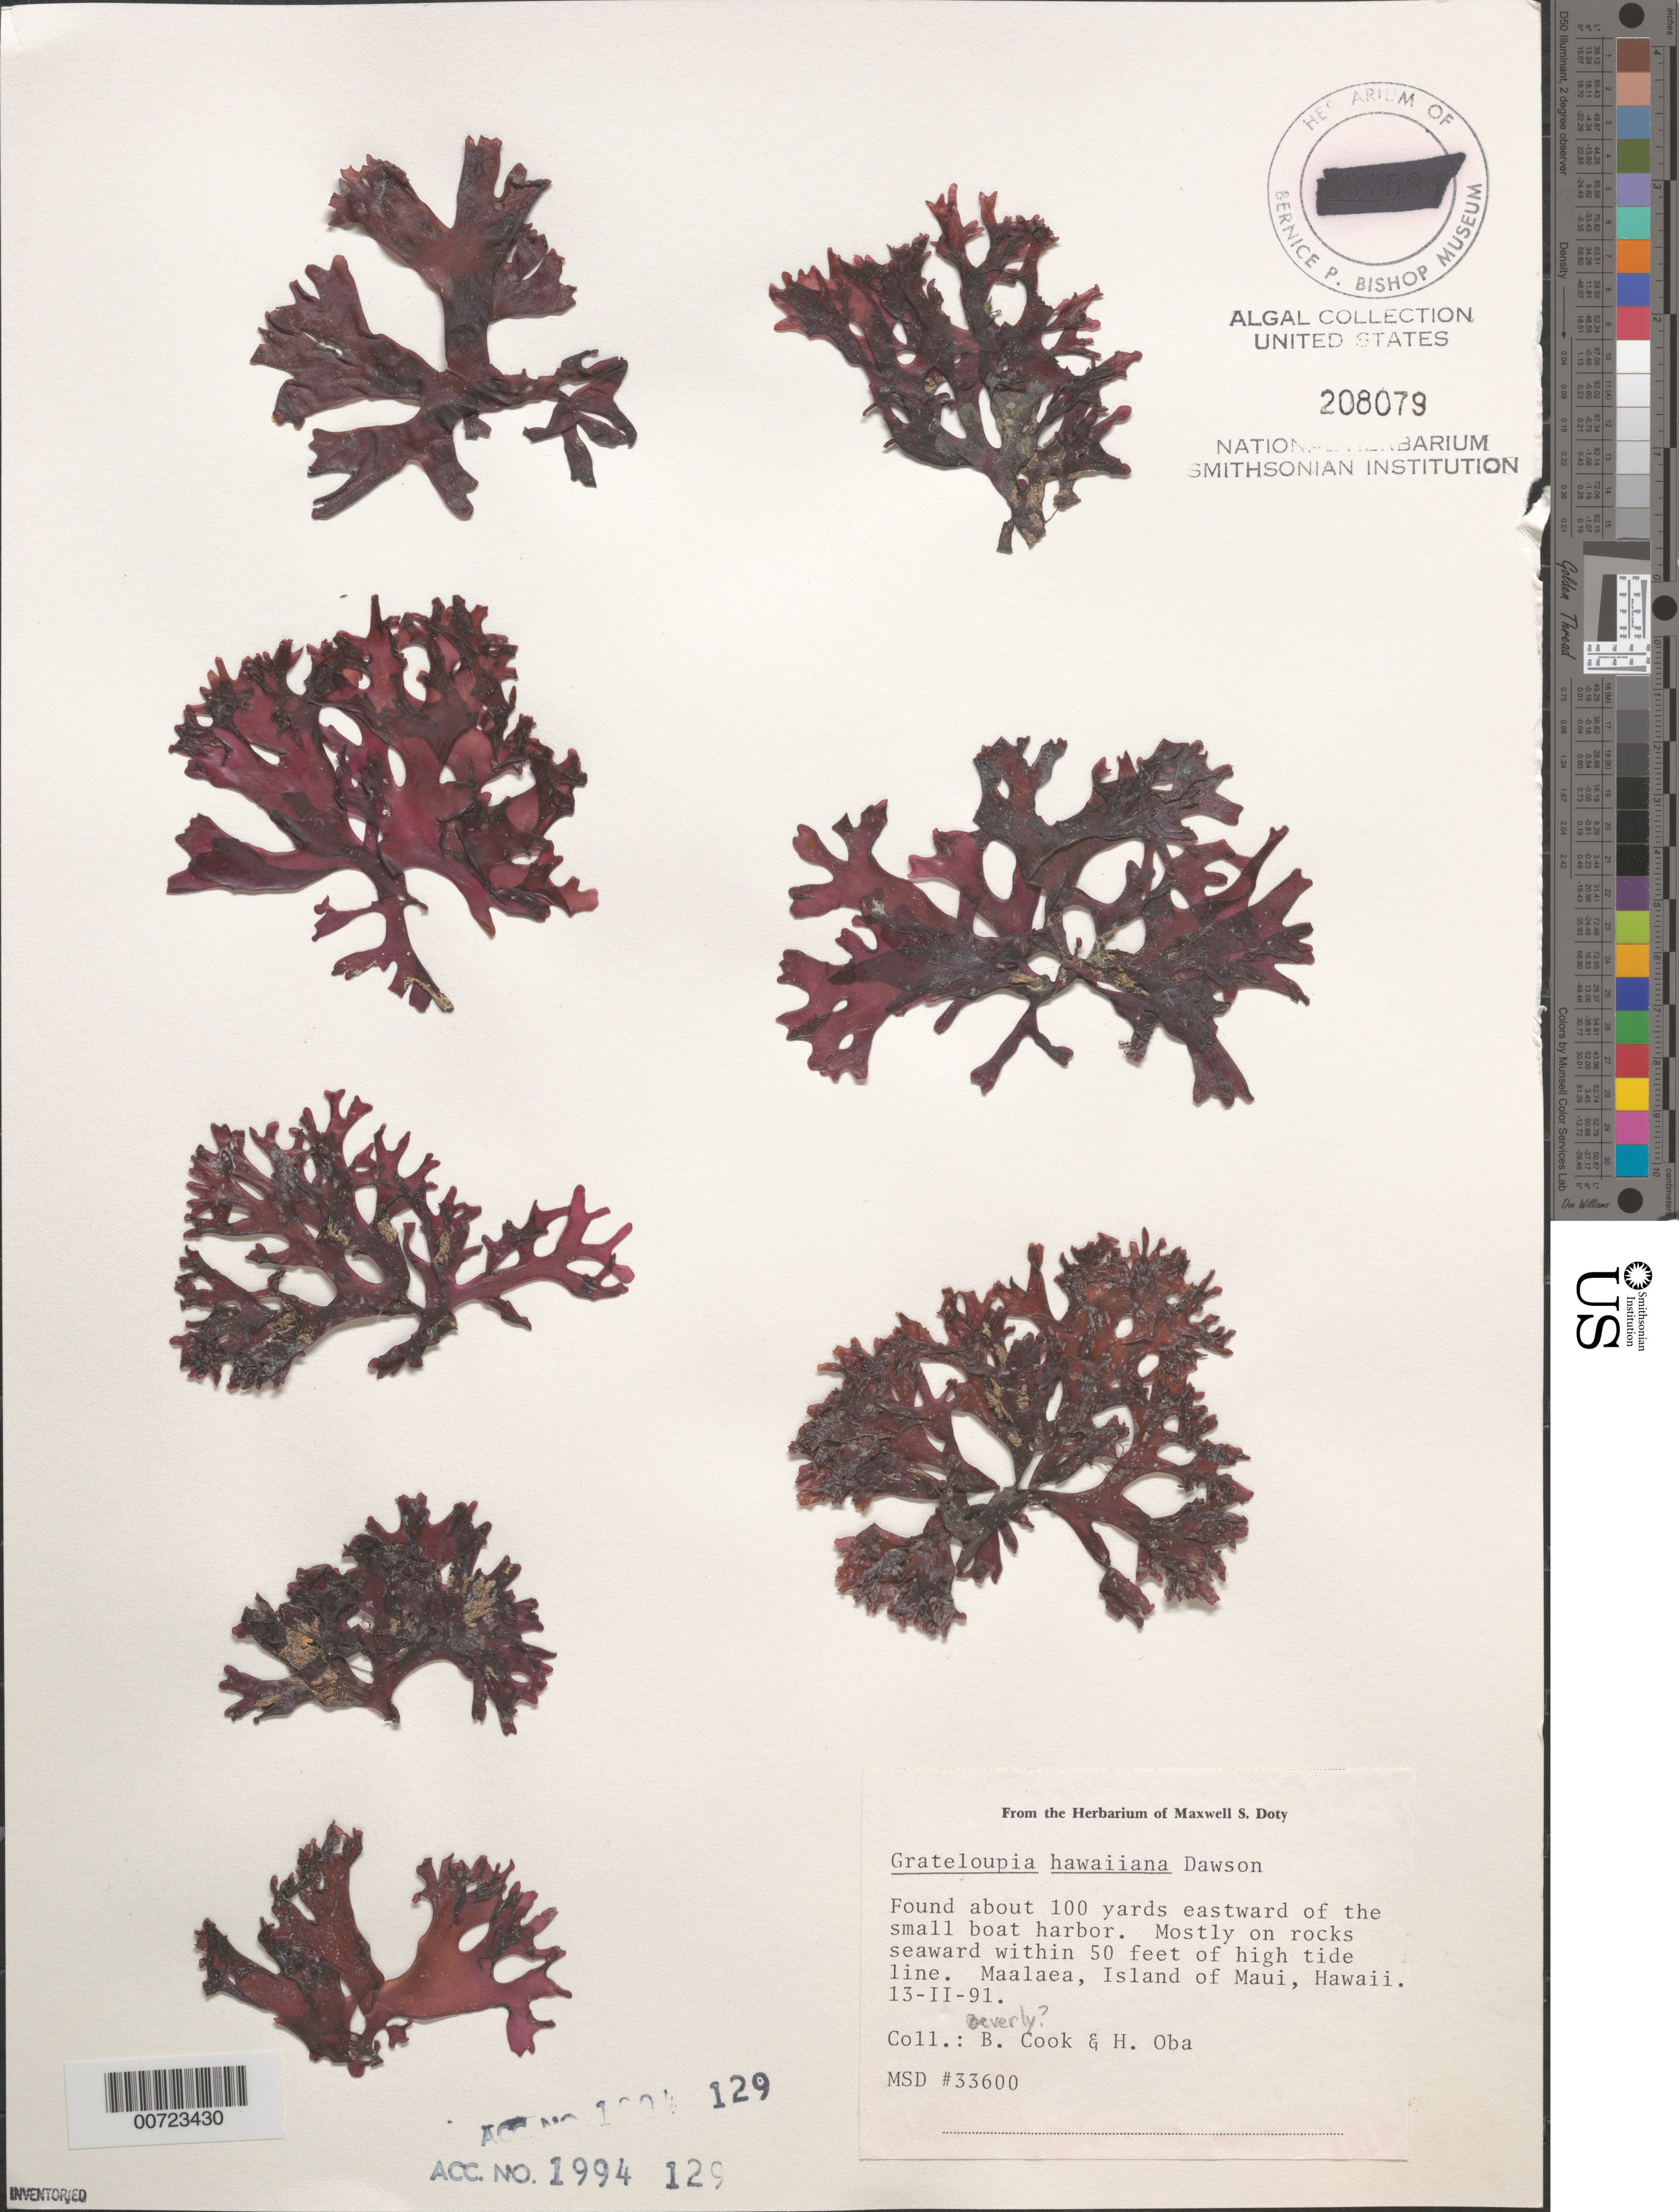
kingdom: Plantae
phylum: Rhodophyta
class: Florideophyceae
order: Halymeniales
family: Halymeniaceae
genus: Grateloupia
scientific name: Grateloupia hawaiiana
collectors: B. Cook & H. Oba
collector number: MSD 33600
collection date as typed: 13 Feb 1991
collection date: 1991-02-13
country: United States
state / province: Hawaii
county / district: Maui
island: Maui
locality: Maalaea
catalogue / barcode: US 208079